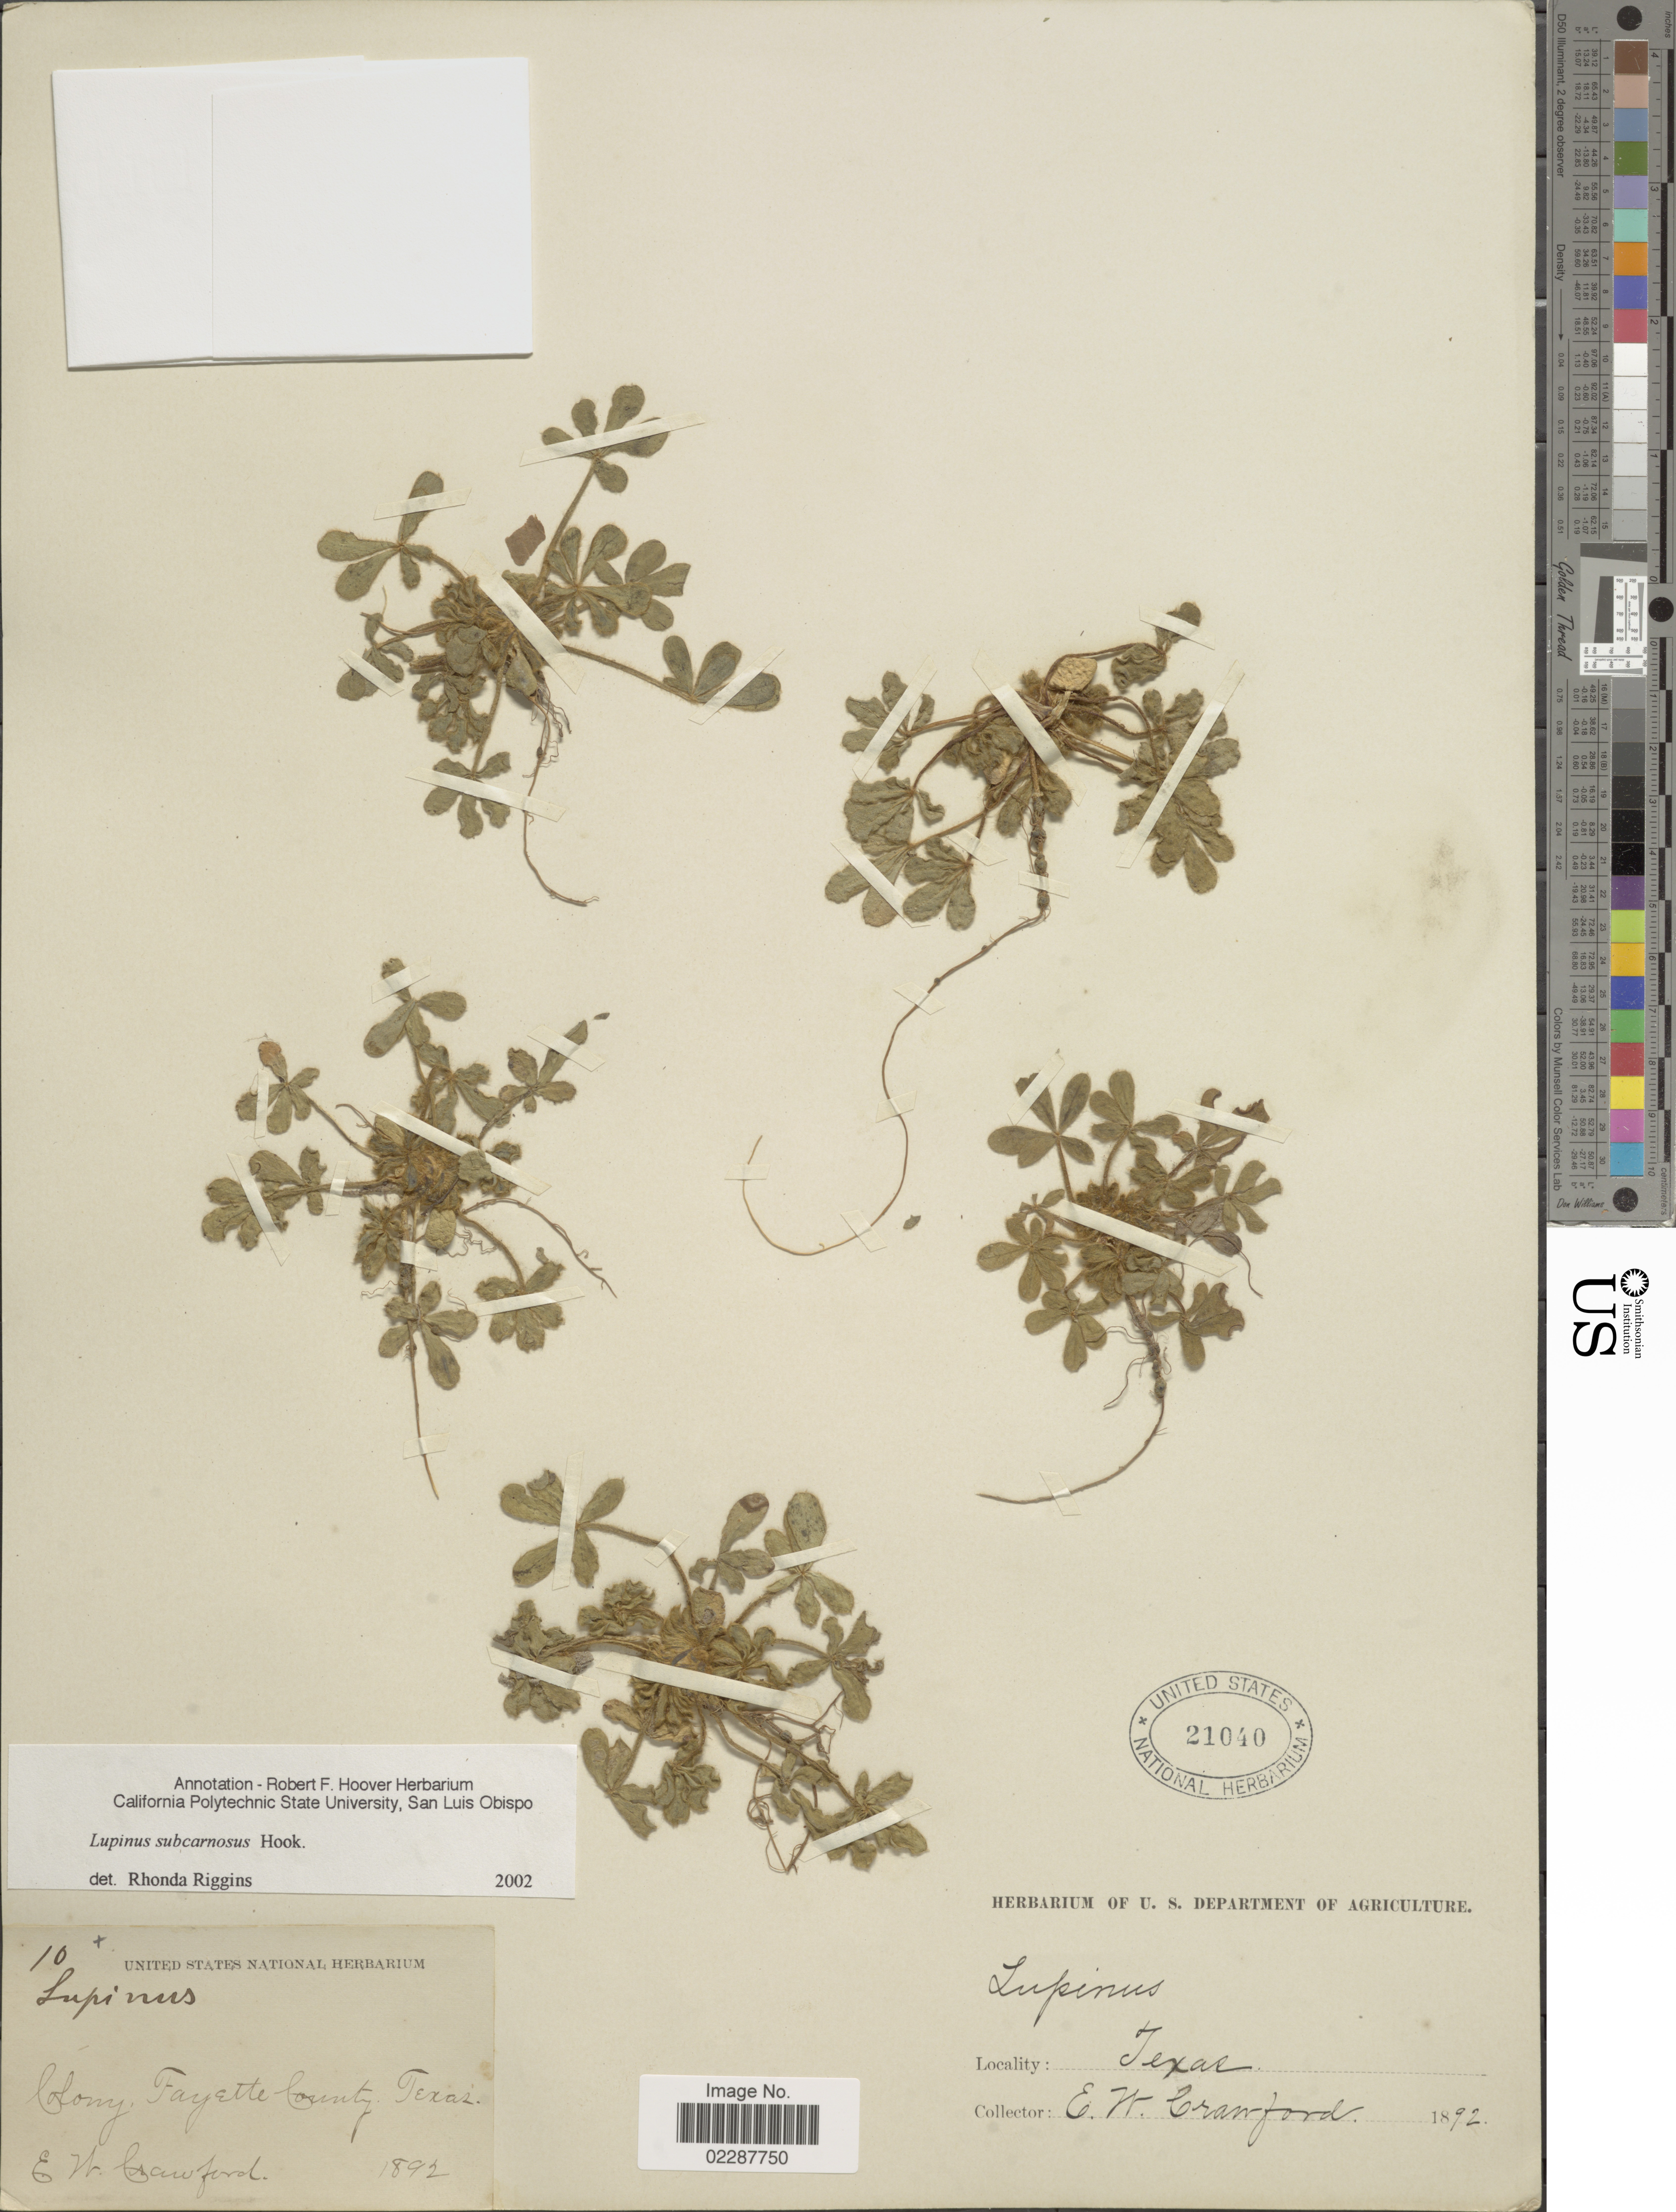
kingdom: Plantae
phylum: Tracheophyta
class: Magnoliopsida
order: Fabales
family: Fabaceae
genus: Lupinus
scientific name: Lupinus subcarnosus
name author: Hook.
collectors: E. Crawford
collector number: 10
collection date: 1892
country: United States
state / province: Texas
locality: Colony, Fayette County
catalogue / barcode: US 21040